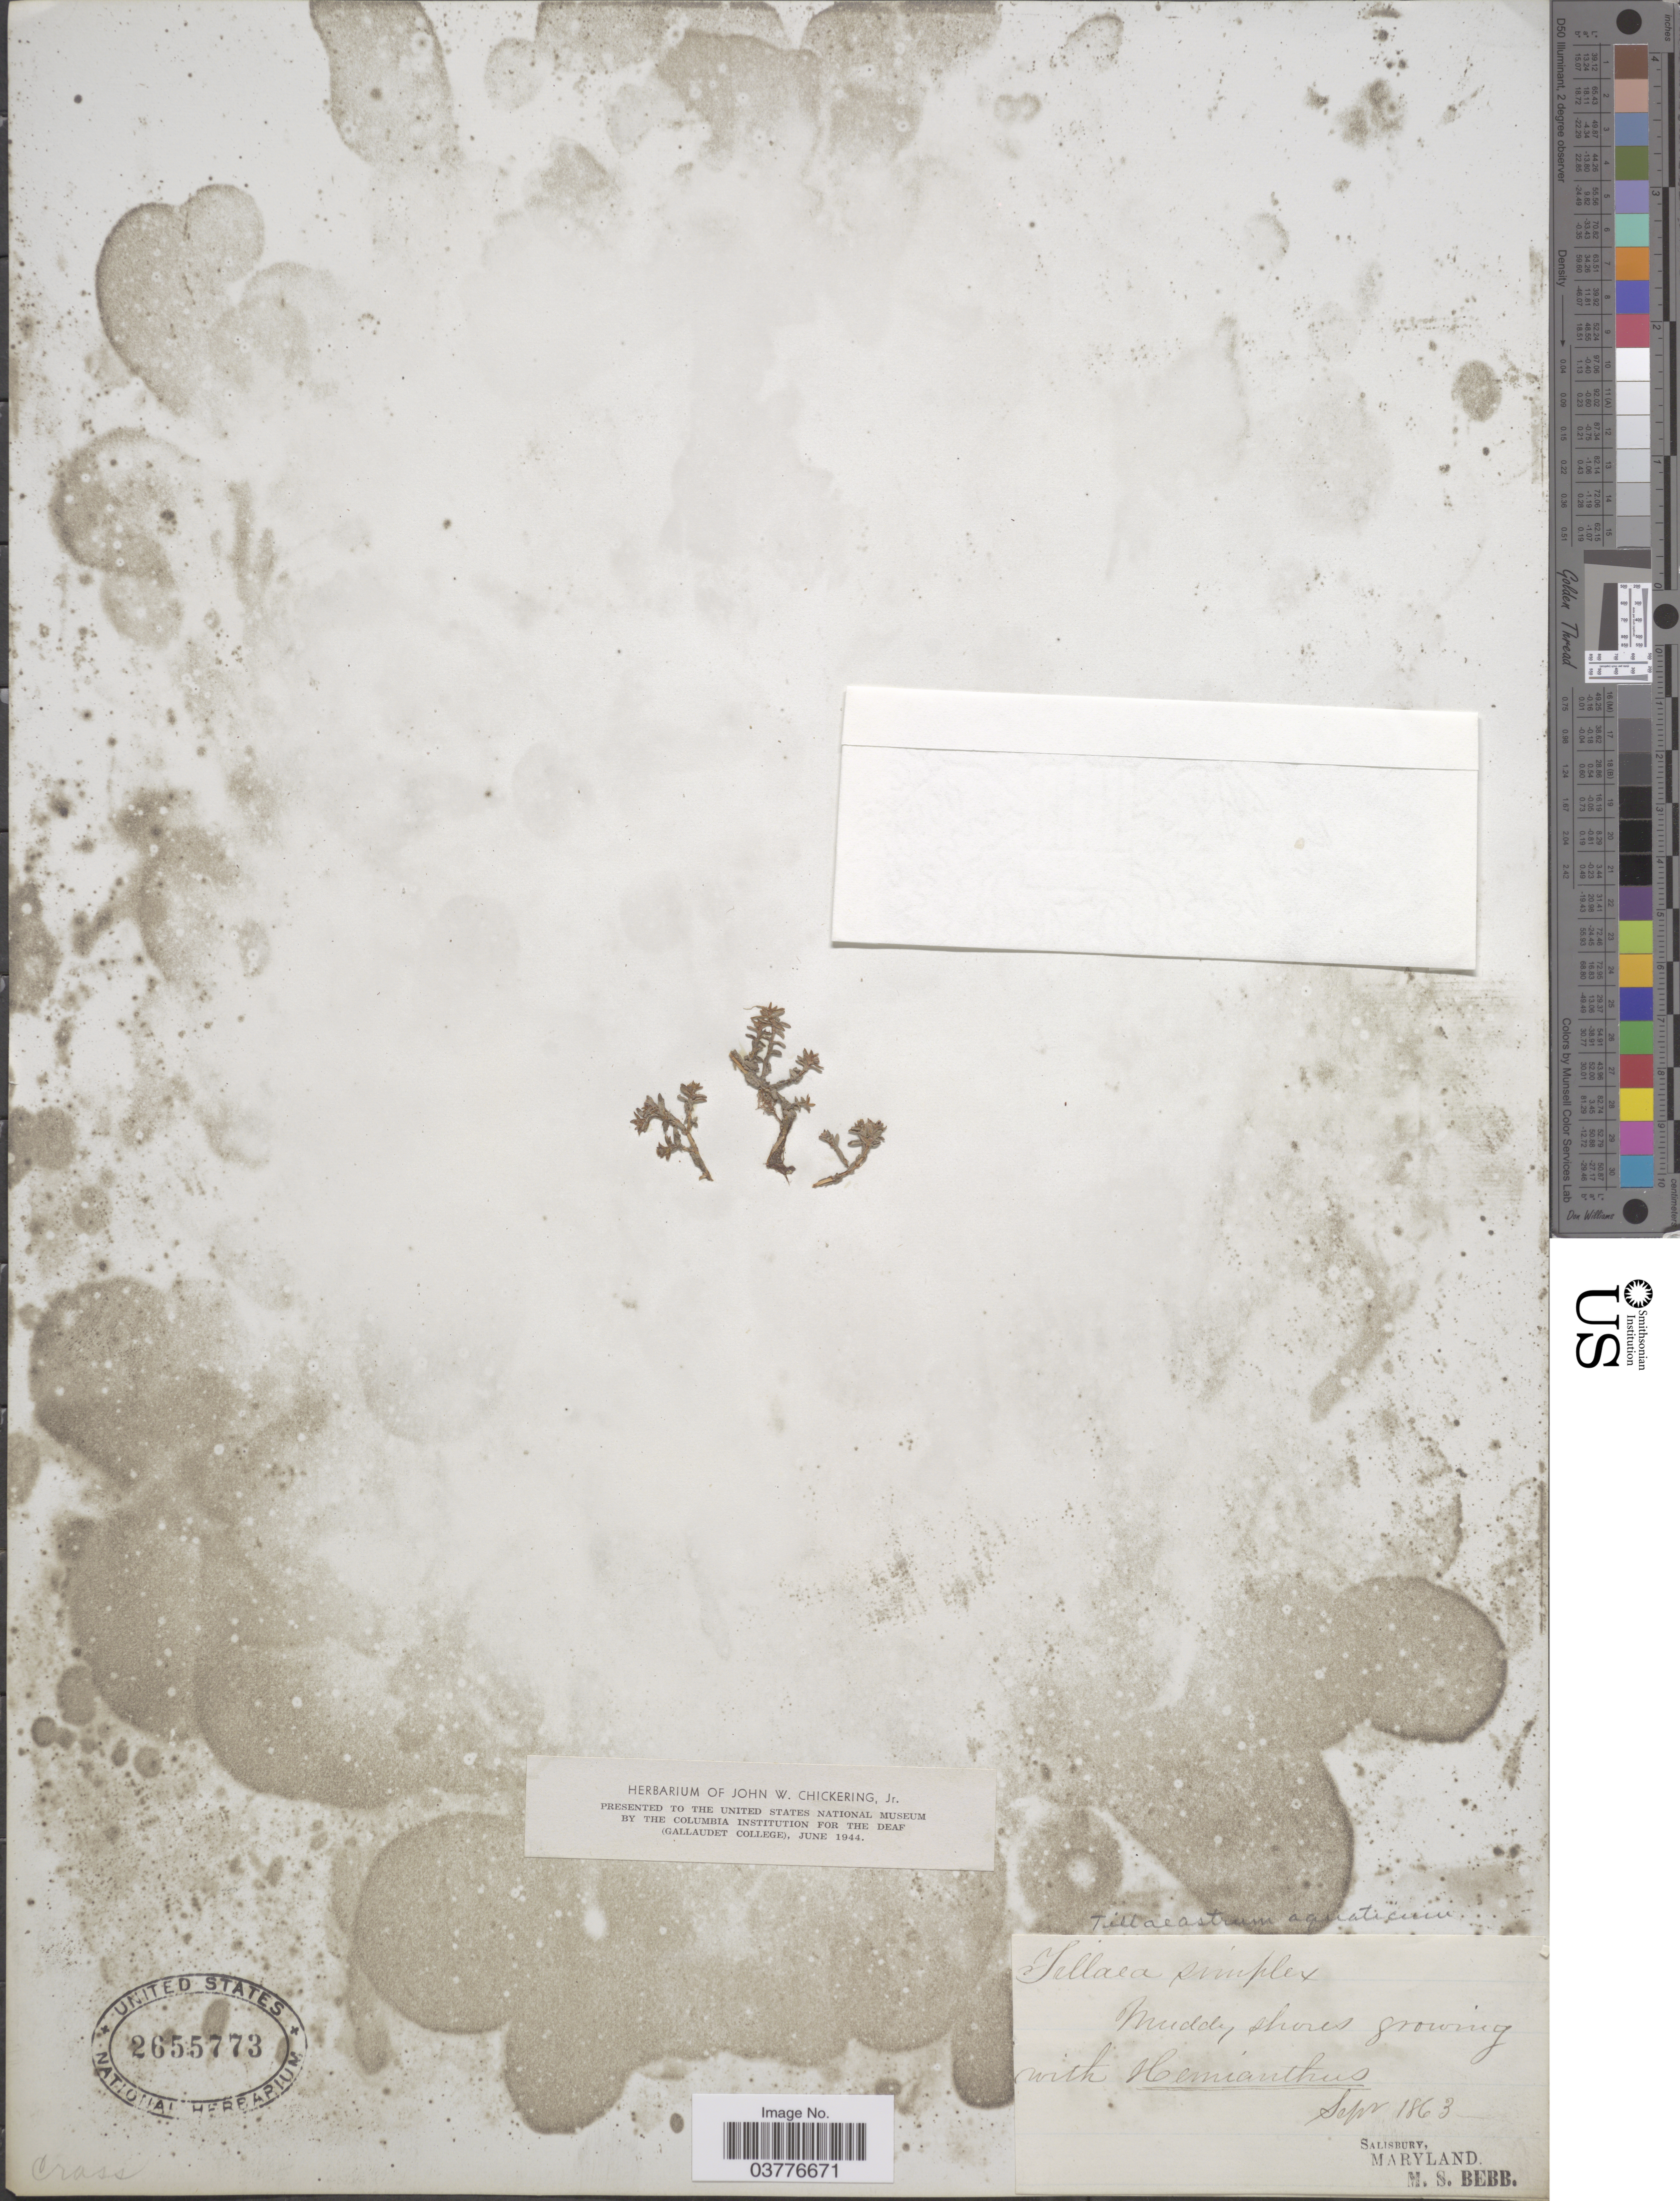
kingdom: Plantae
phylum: Tracheophyta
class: Magnoliopsida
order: Saxifragales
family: Crassulaceae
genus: Crassula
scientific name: Crassula aquatica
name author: (L.) Schönland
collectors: M. Bebb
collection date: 1863-09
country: United States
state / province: Maryland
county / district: Wicomico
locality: Salisbury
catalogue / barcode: US 2655773